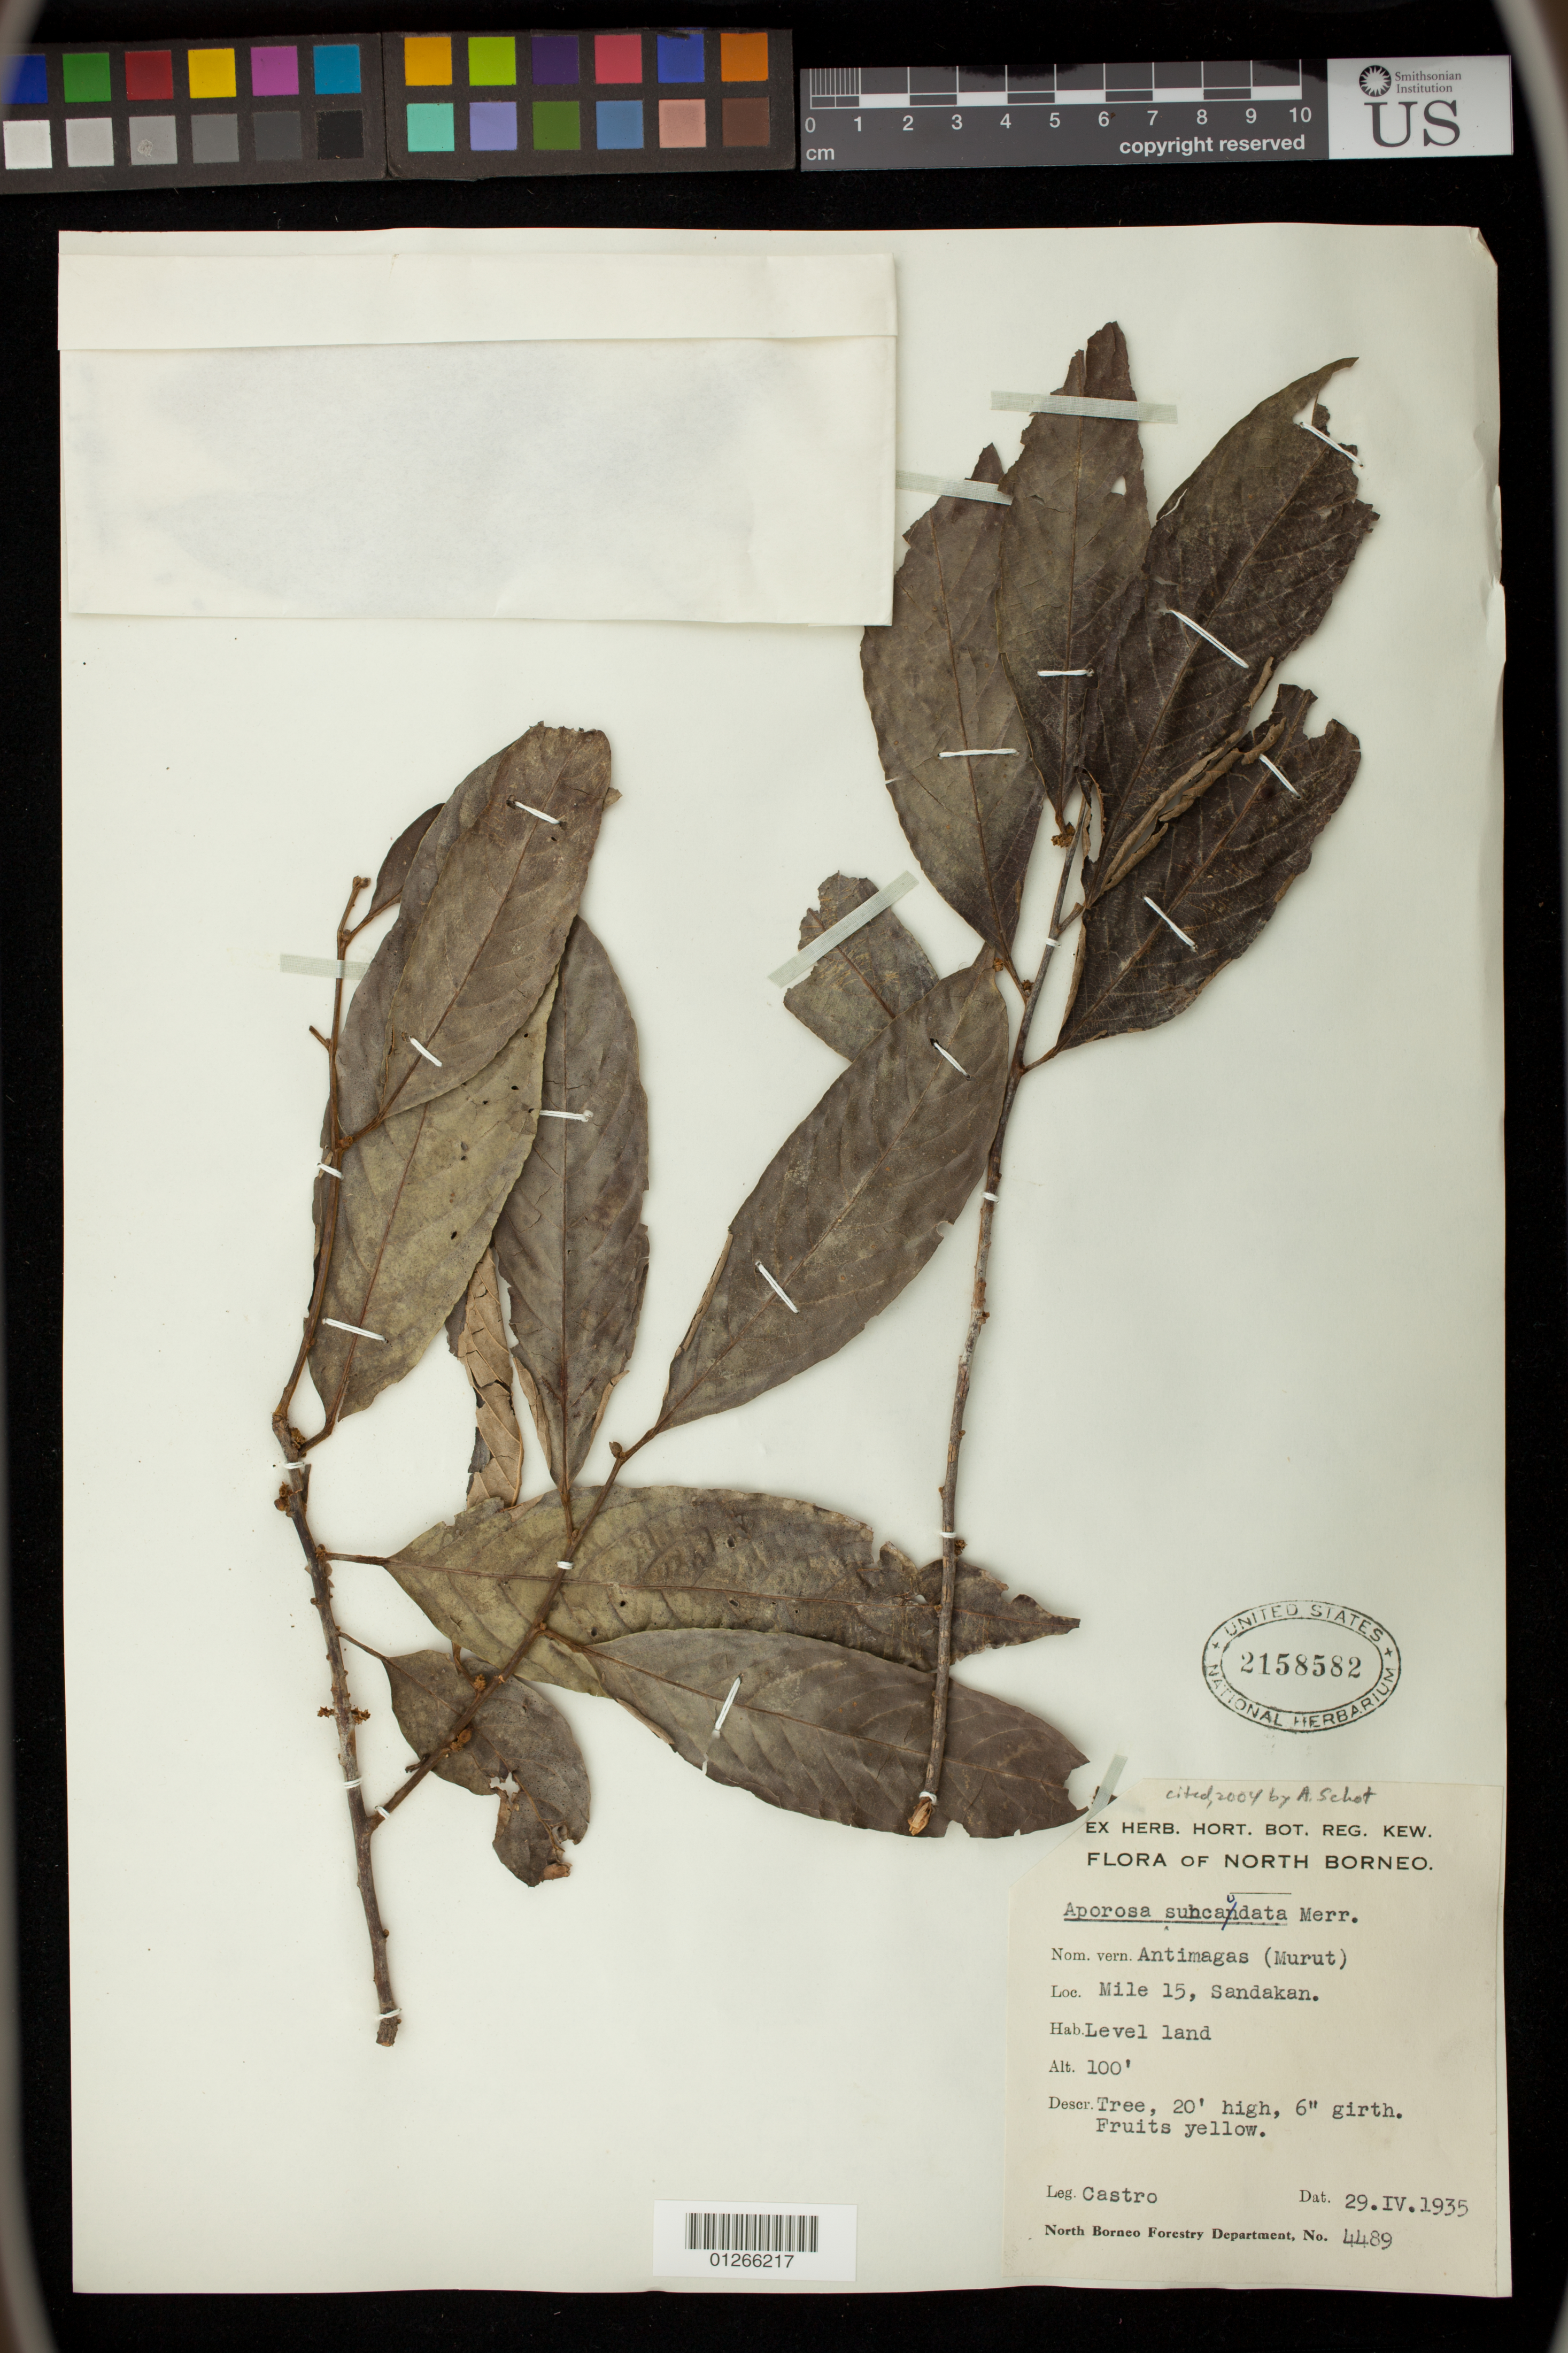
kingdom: Plantae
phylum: Tracheophyta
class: Magnoliopsida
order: Malpighiales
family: Phyllanthaceae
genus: Aporosa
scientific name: Aporosa subcaudata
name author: Merr.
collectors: -. Castro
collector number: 4489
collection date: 1935-04-29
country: Malaysia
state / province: Sabah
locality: North Borneo. Mile 15, Sandakan.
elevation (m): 30